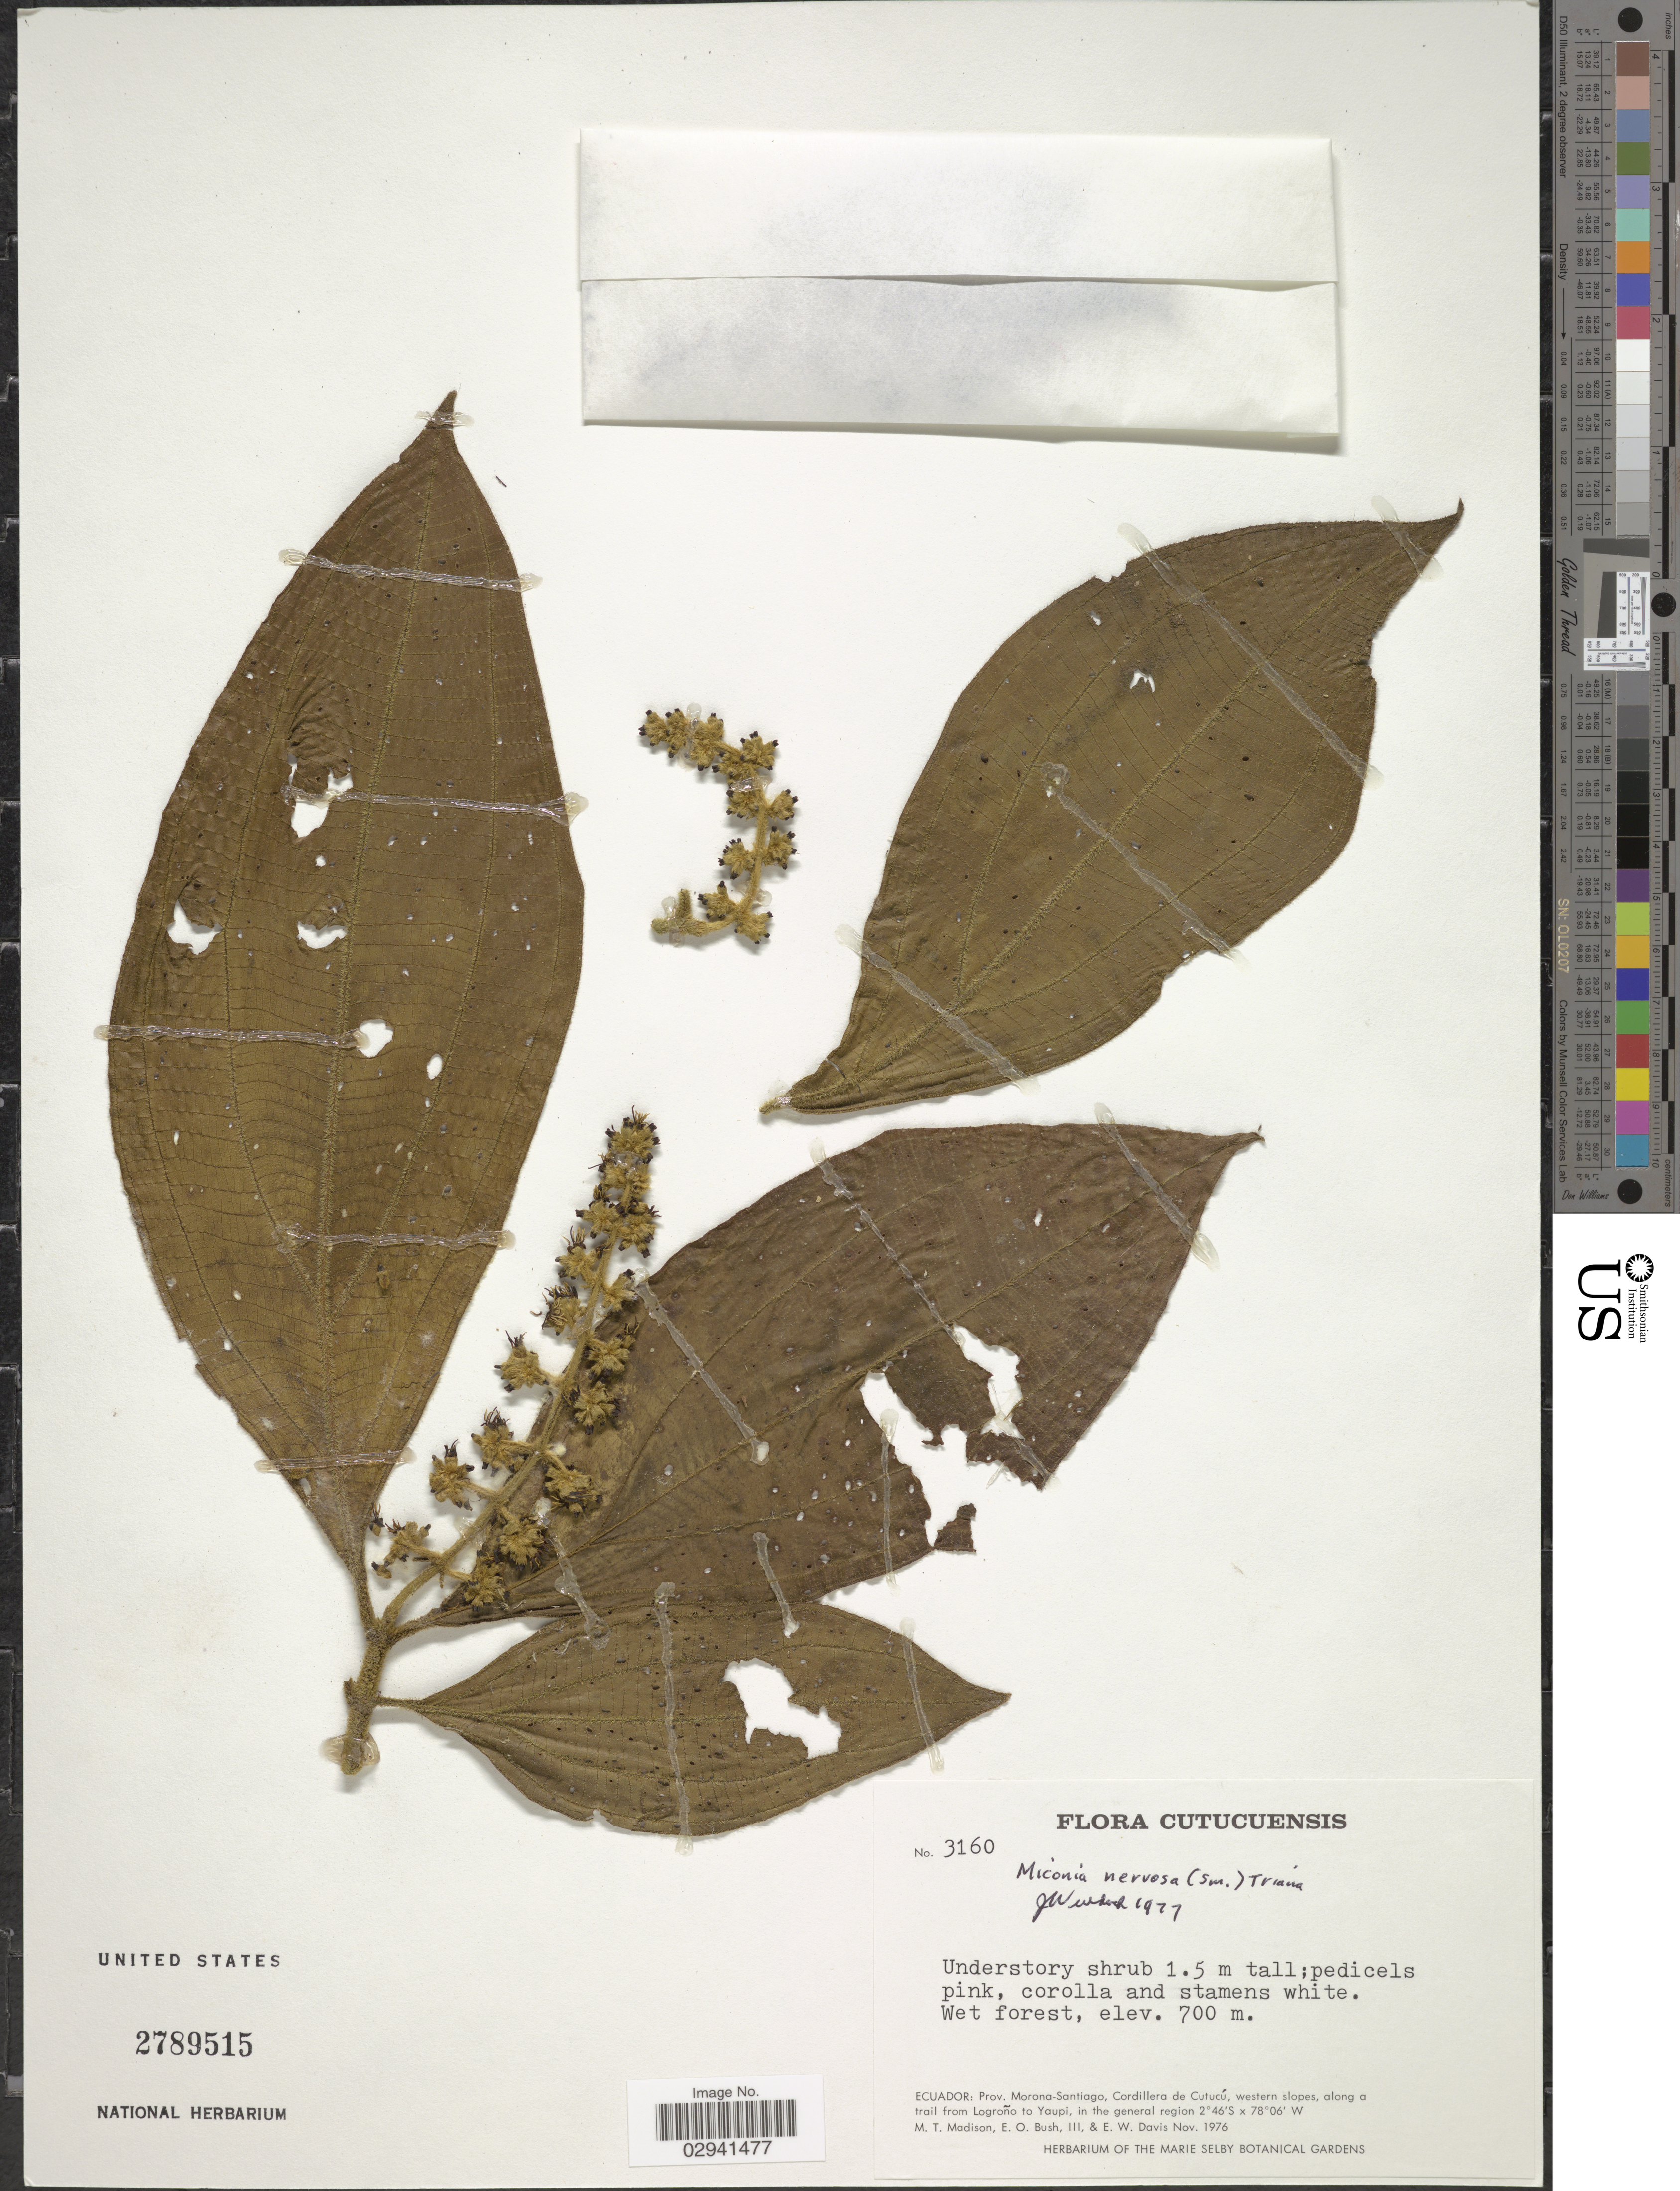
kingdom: Plantae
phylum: Tracheophyta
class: Magnoliopsida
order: Myrtales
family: Melastomataceae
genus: Miconia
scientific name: Miconia nervosa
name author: (Sm.) Triana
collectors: M. T. Madison, E. O. Bush & E. W. Davis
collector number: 3160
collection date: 1976-11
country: Ecuador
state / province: Morona-Santiago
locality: Cordillera de Cutucú, western slopes, along a trail from Logroño to Yaupi, in the general region.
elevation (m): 700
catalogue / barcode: US 2789515